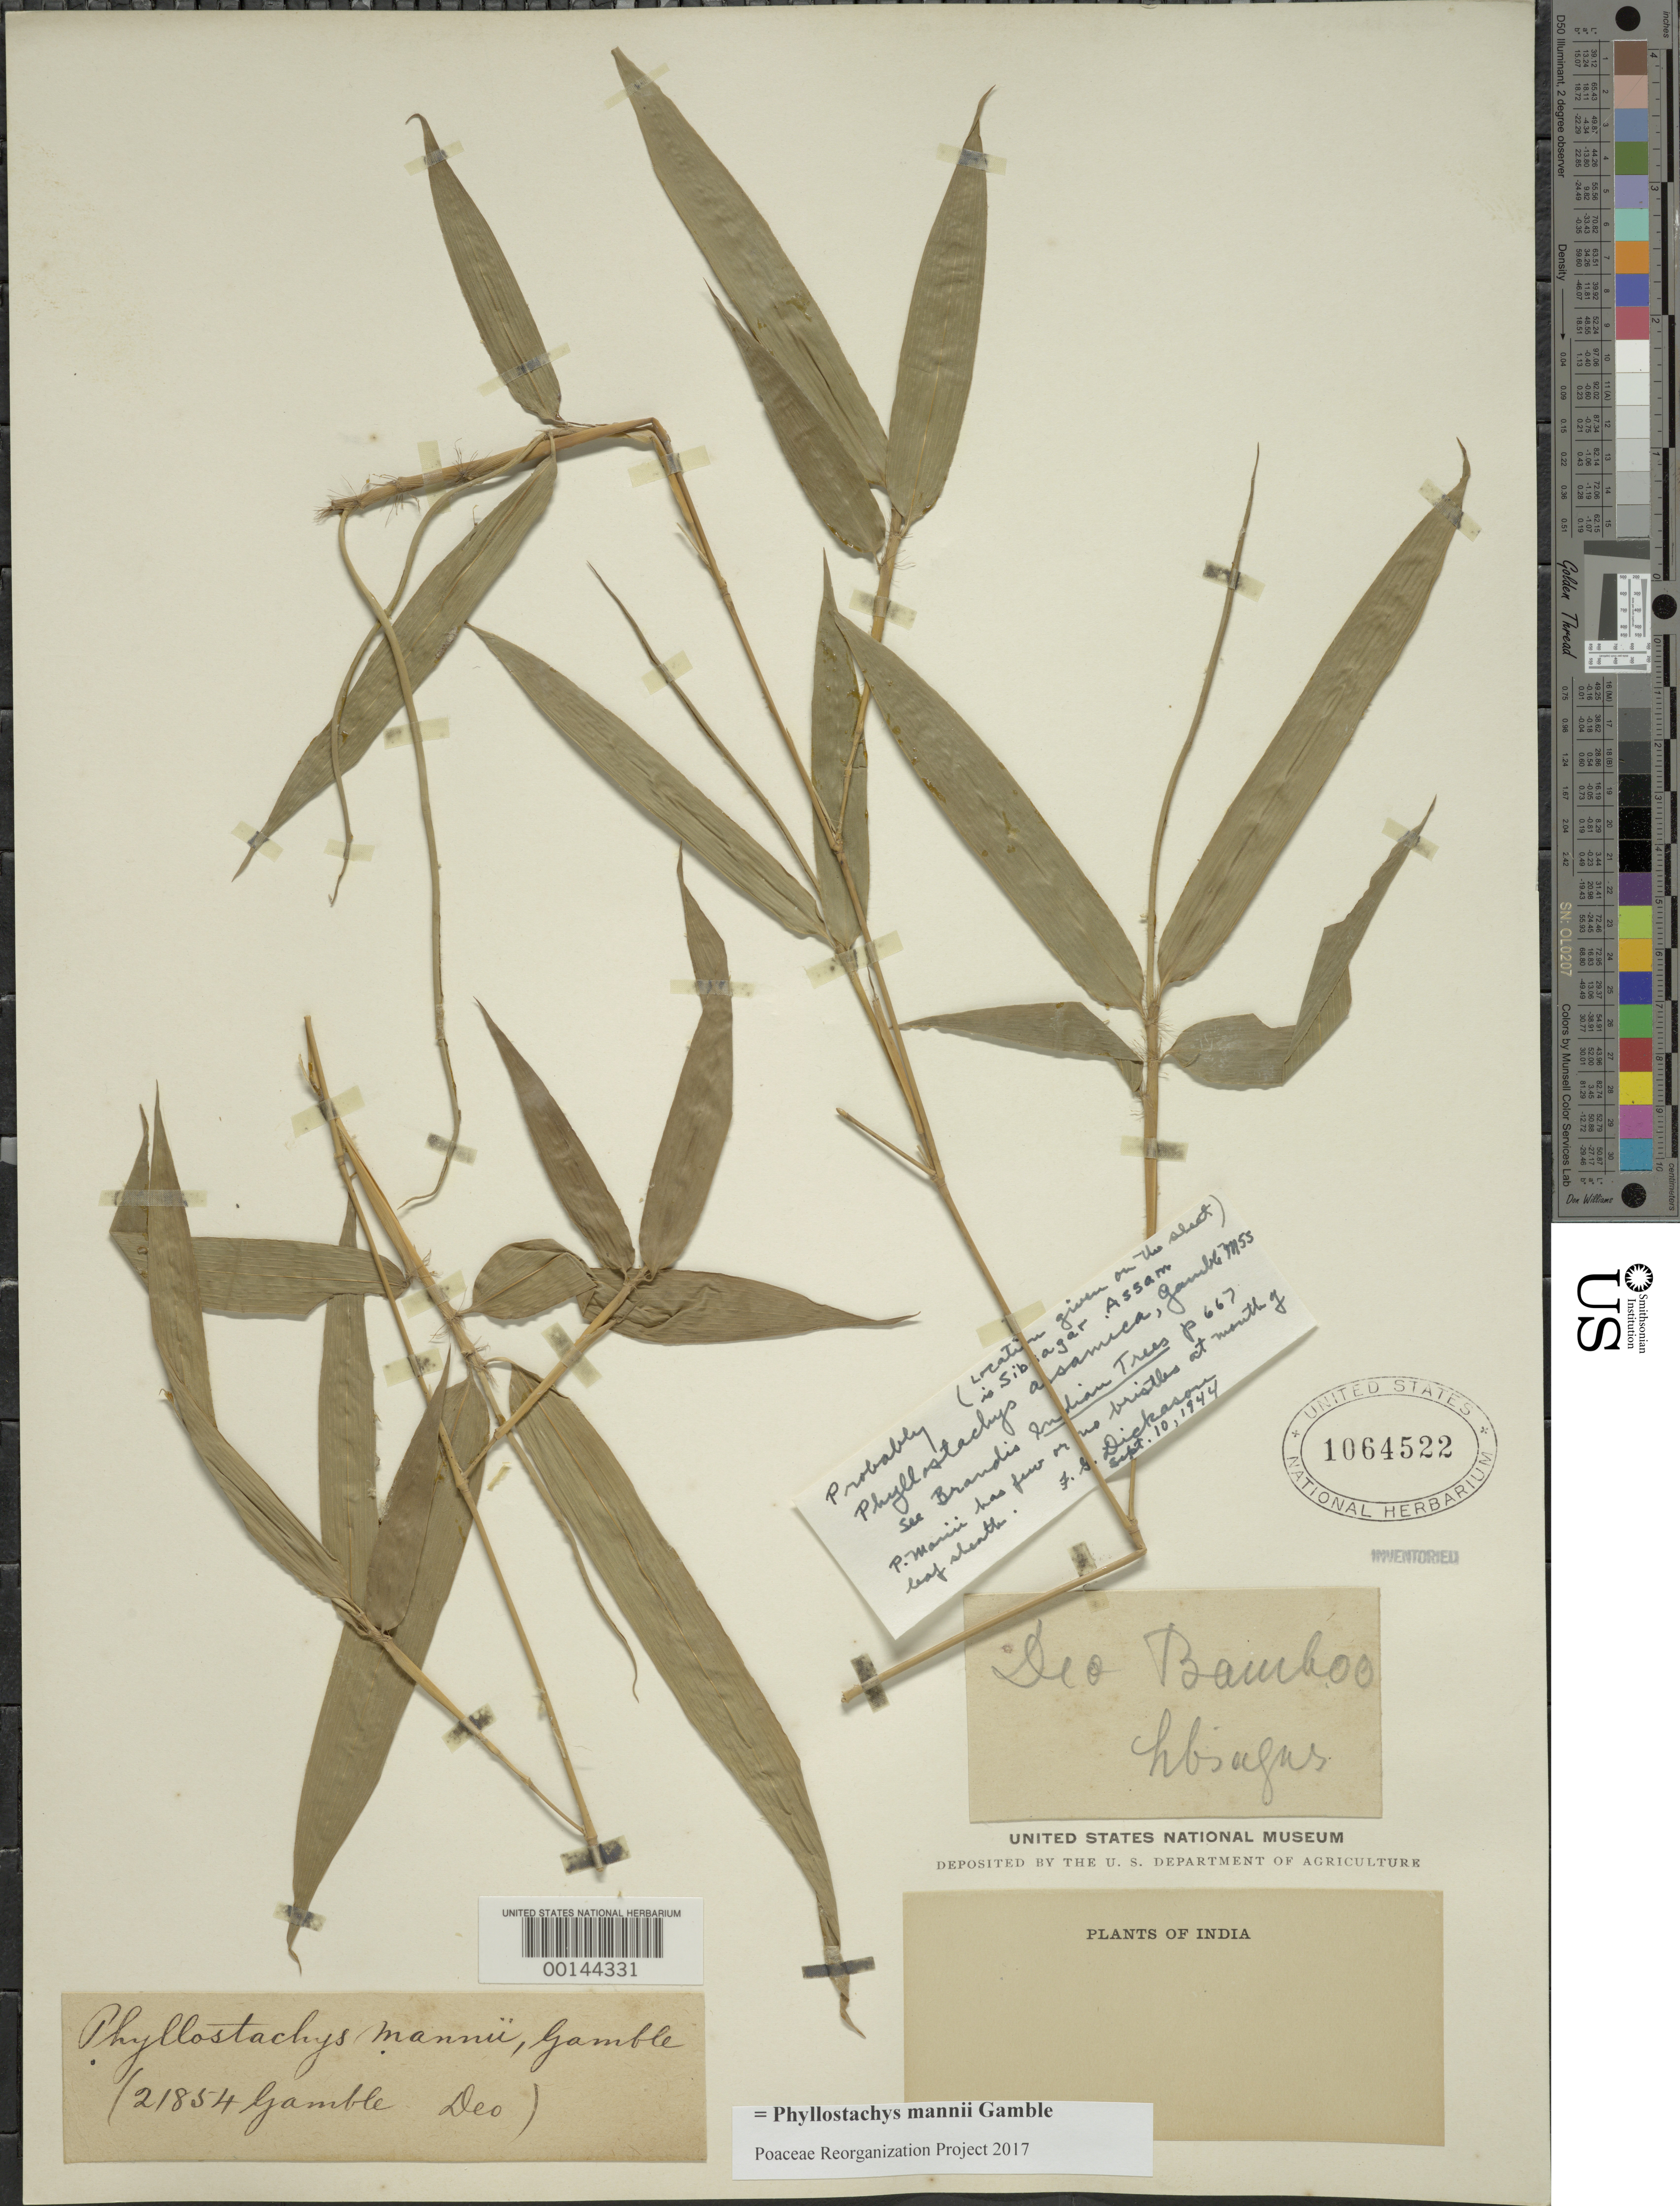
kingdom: Plantae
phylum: Tracheophyta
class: Liliopsida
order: Poales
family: Poaceae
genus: Phyllostachys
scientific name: Phyllostachys mannii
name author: Gamble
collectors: J. S. Gamble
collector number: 21854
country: India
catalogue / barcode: US 1064522